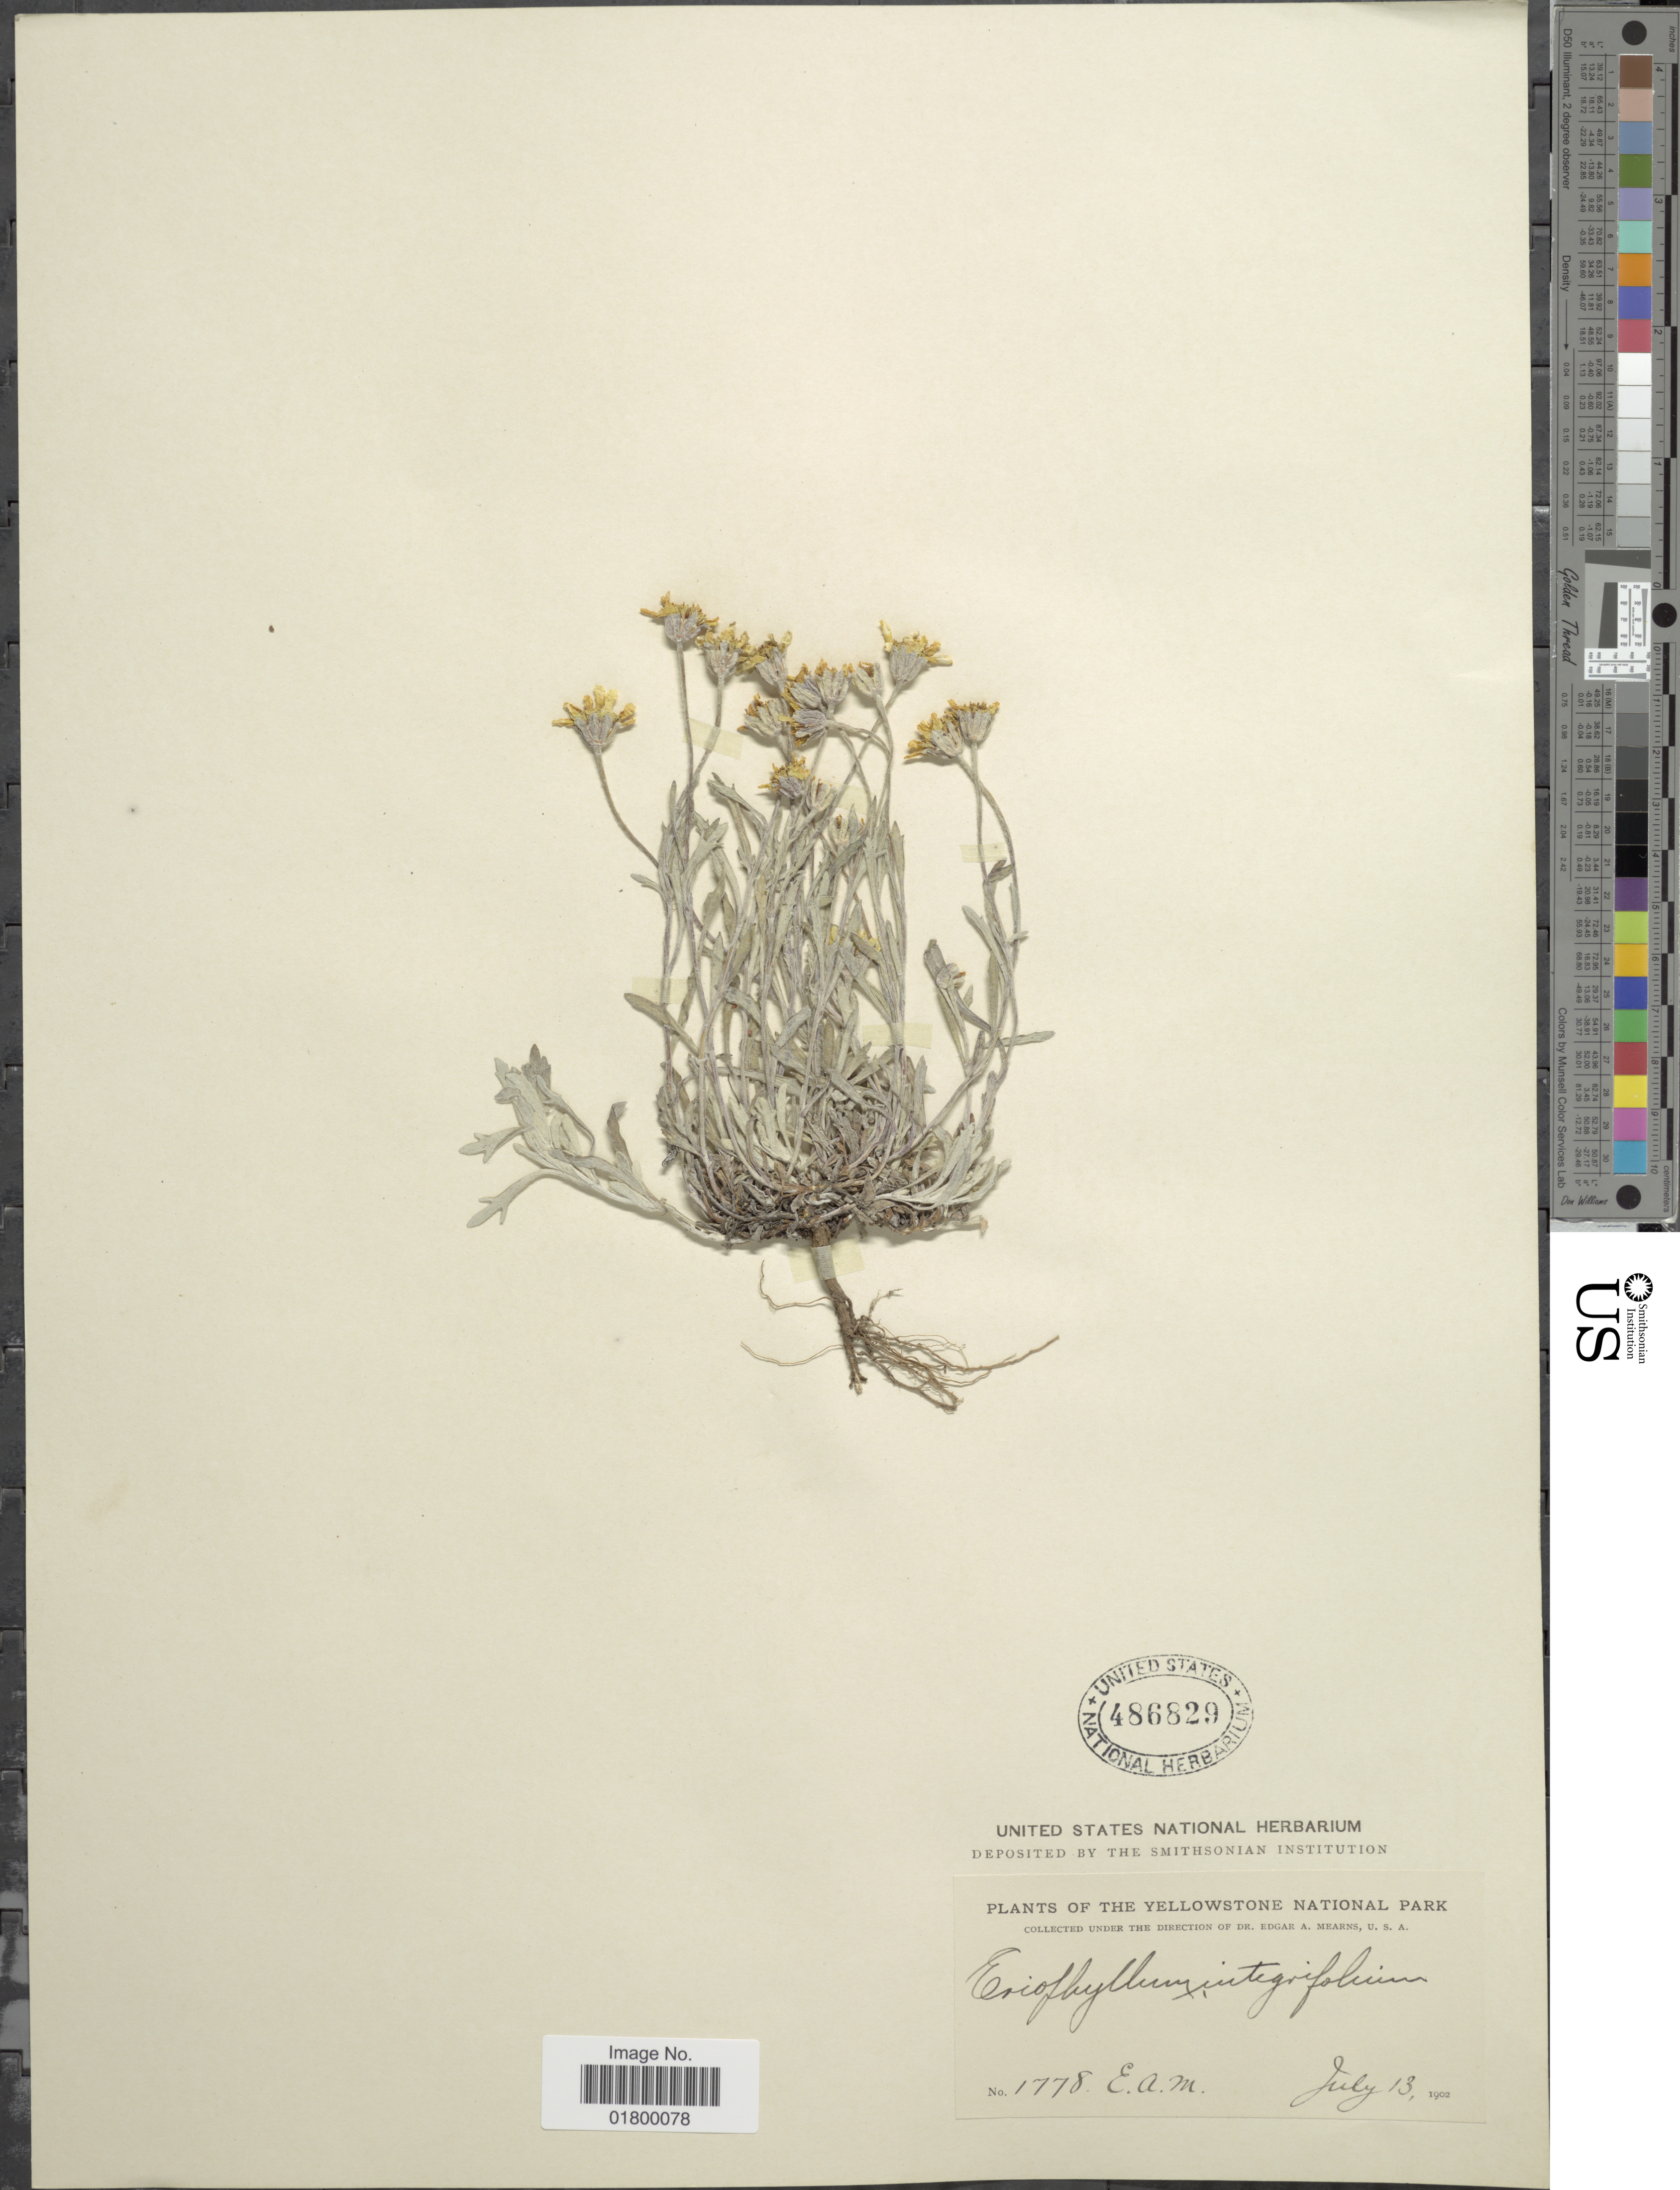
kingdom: Plantae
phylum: Tracheophyta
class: Magnoliopsida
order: Asterales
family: Asteraceae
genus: Eriophyllum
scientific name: Eriophyllum integrifolium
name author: (Hook.) Greene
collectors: E. A. Mearns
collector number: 1778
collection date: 1902-07-13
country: United States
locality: The Yellowstone National Park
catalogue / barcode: US 486829